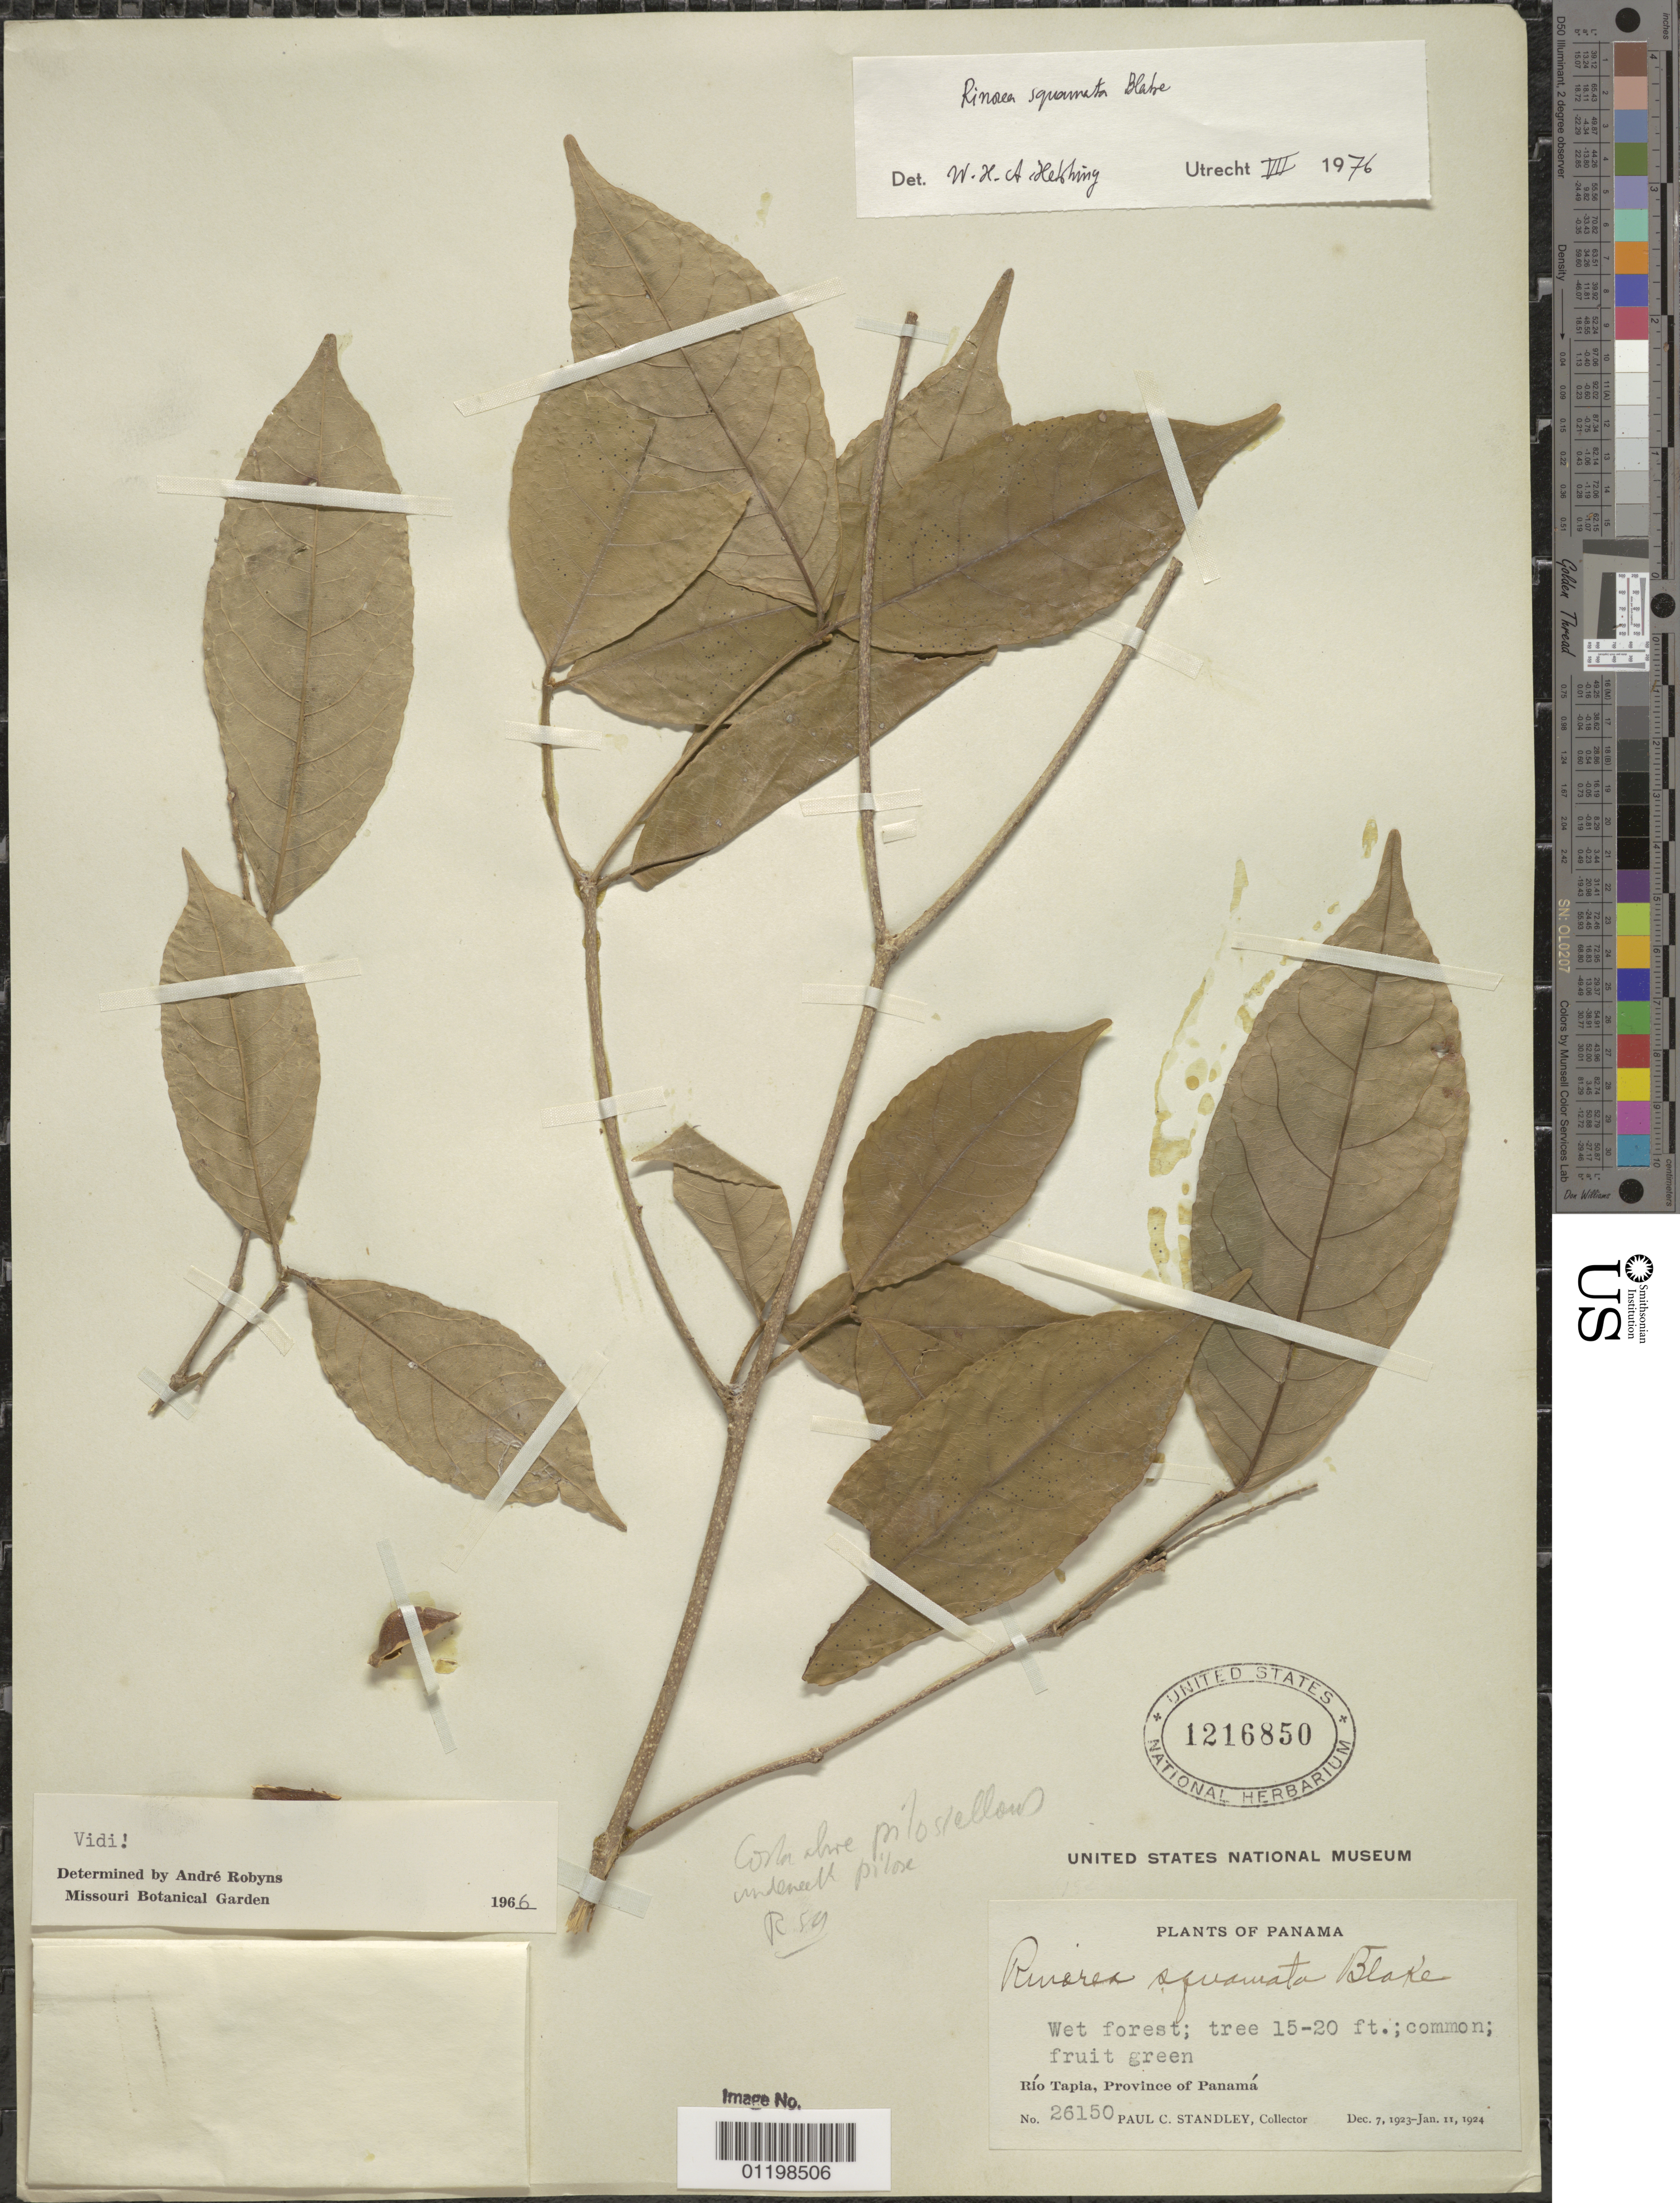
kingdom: Plantae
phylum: Tracheophyta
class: Magnoliopsida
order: Malpighiales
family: Violaceae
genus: Rinorea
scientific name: Rinorea squamata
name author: S.F. Blake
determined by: Hekking, W. H. A.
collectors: P. C. Standley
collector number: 26150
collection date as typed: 07 Dec 1923 to 11 Jan 1924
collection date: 1923-12-07/1924-01-11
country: Panama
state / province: Panamá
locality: Rio Tapia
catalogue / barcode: US 1216850